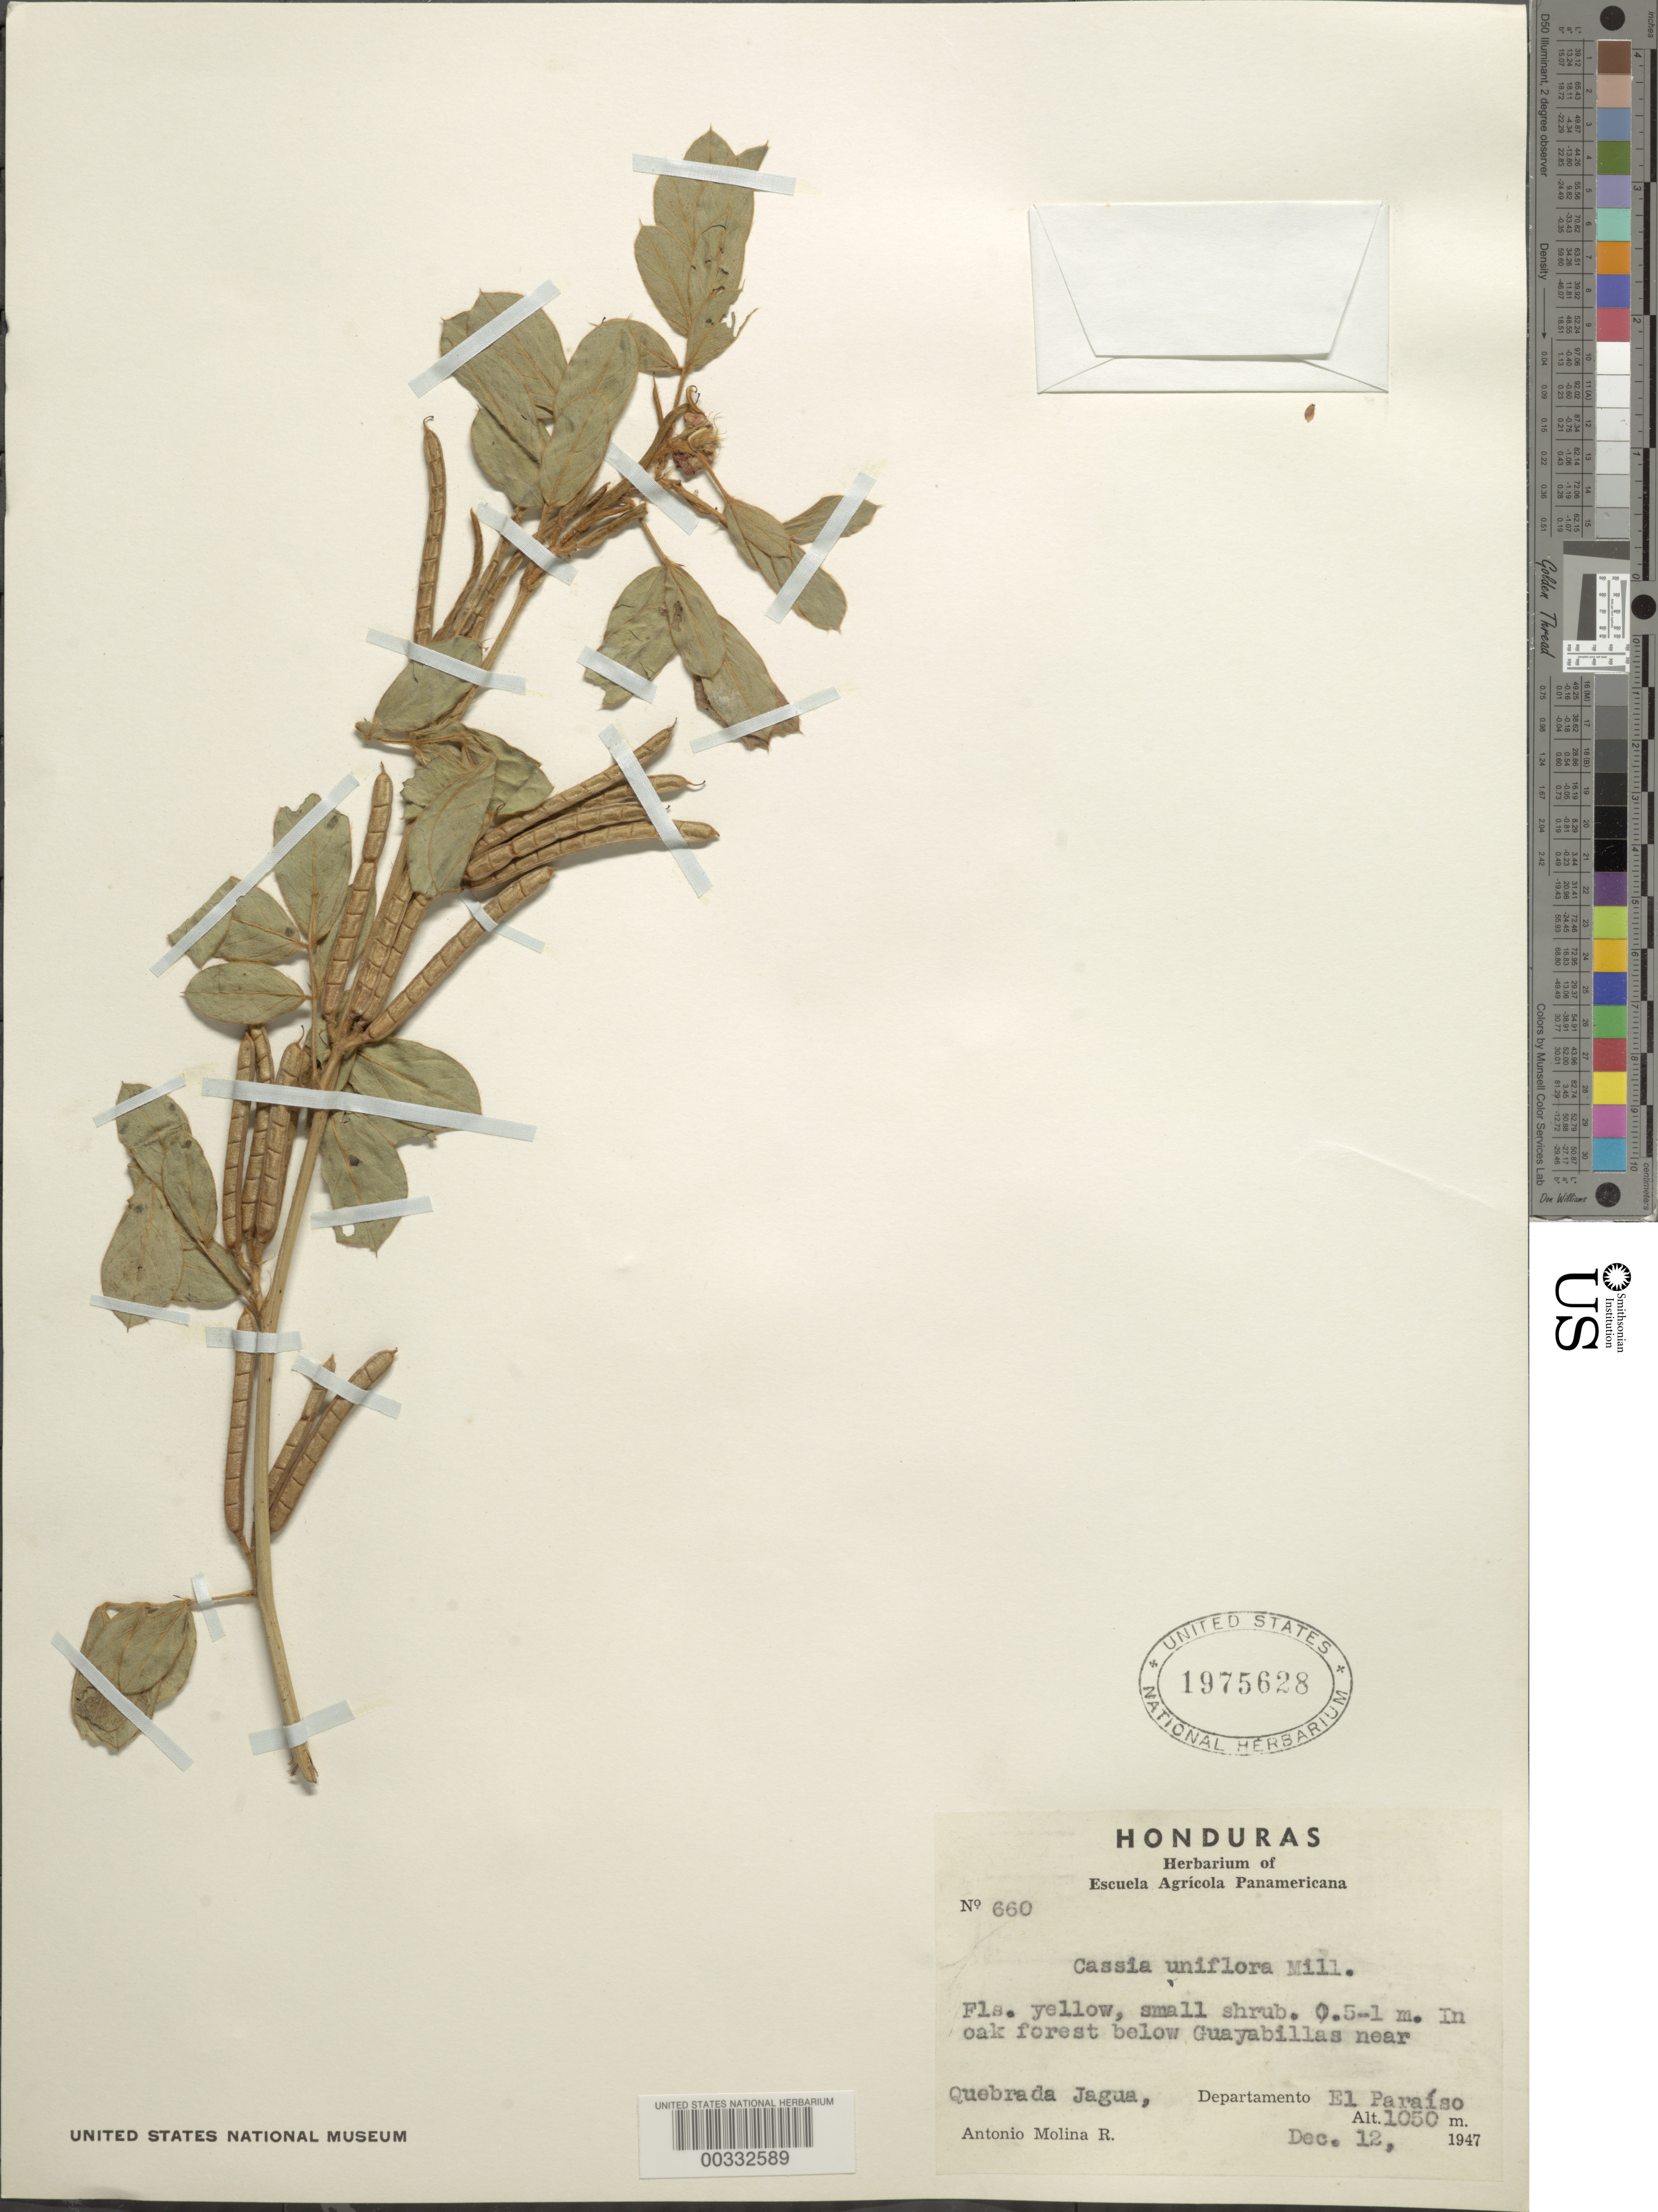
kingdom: Plantae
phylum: Tracheophyta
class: Magnoliopsida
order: Fabales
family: Fabaceae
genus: Senna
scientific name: Senna uniflora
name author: (Mill.) H.S. Irwin & Barneby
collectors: A. Molina R.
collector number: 660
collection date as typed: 12 Dec 1947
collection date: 1947-12-12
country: Honduras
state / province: El Paraíso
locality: Below Guayabillas near Quebrada Jagua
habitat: In oak forest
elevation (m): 1050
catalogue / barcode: US 1975628